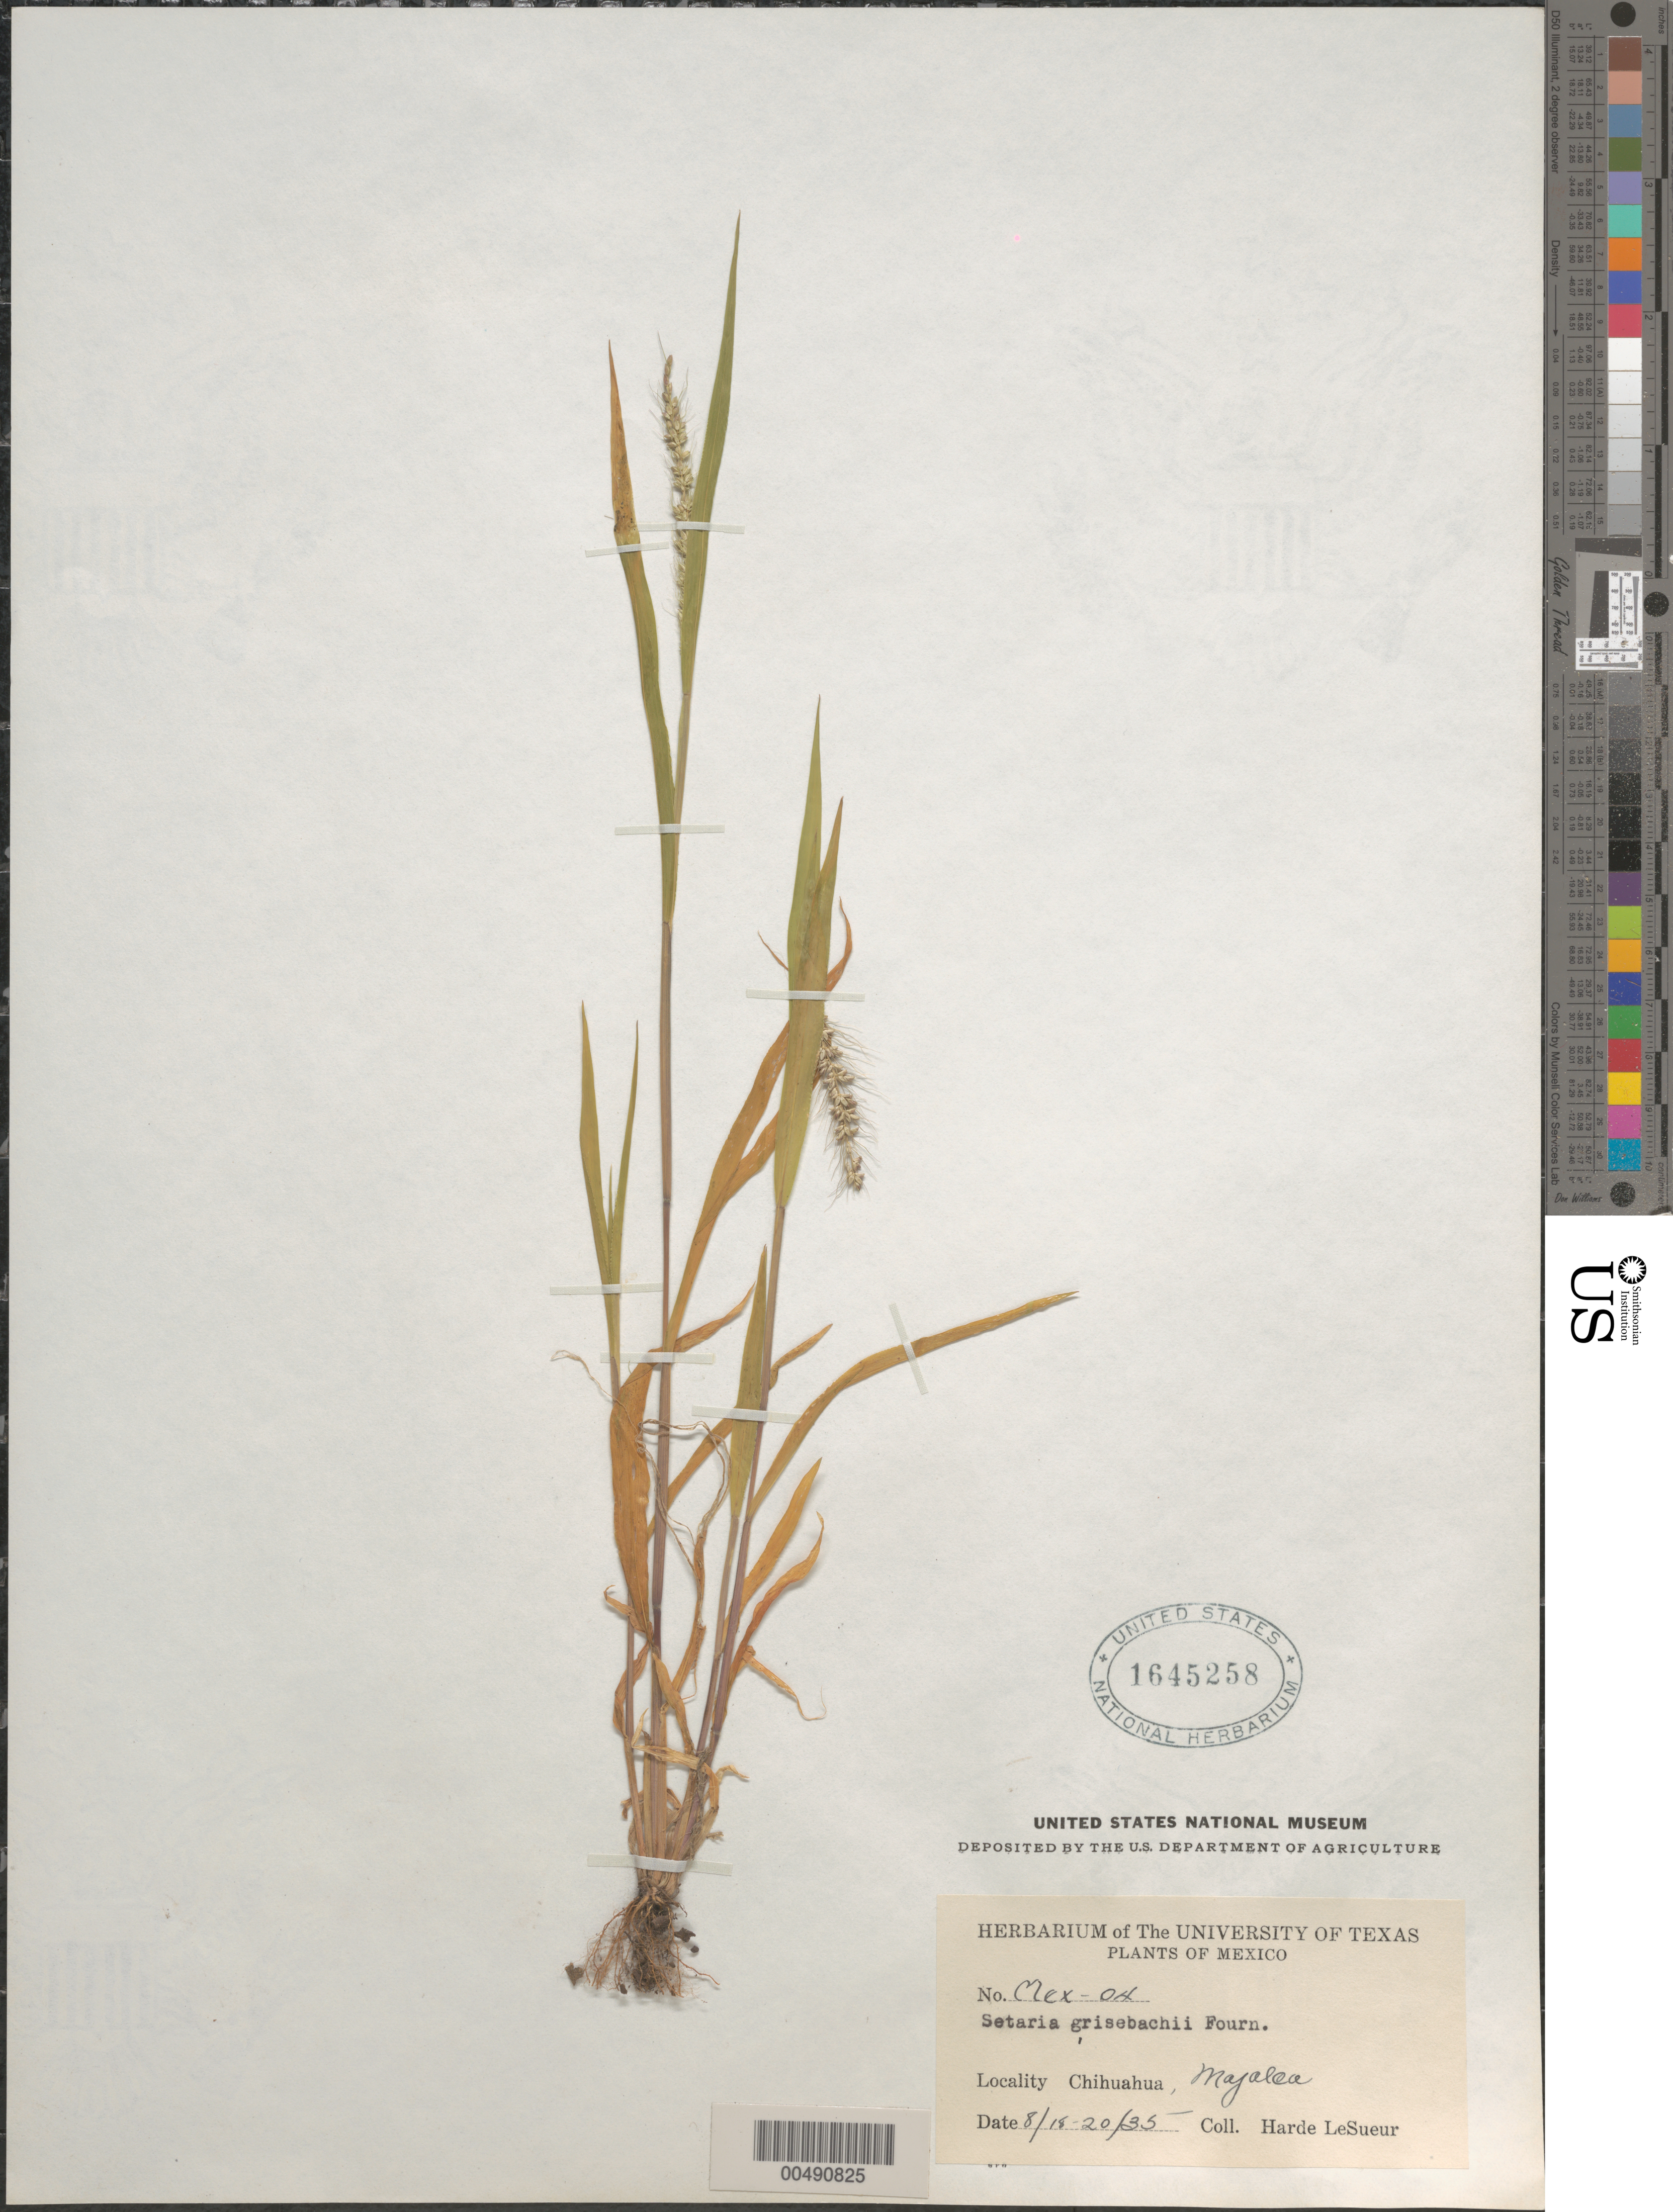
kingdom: Plantae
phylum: Tracheophyta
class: Liliopsida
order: Poales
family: Poaceae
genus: Setaria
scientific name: Setaria grisebachii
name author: E. Fourn.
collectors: D. H. LeSueur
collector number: Mex-04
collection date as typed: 18 Aug 1935 to 20 Aug 1935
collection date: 1935-08-18/1935-08-20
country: Mexico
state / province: Chihuahua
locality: Majalca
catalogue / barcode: US 1645258